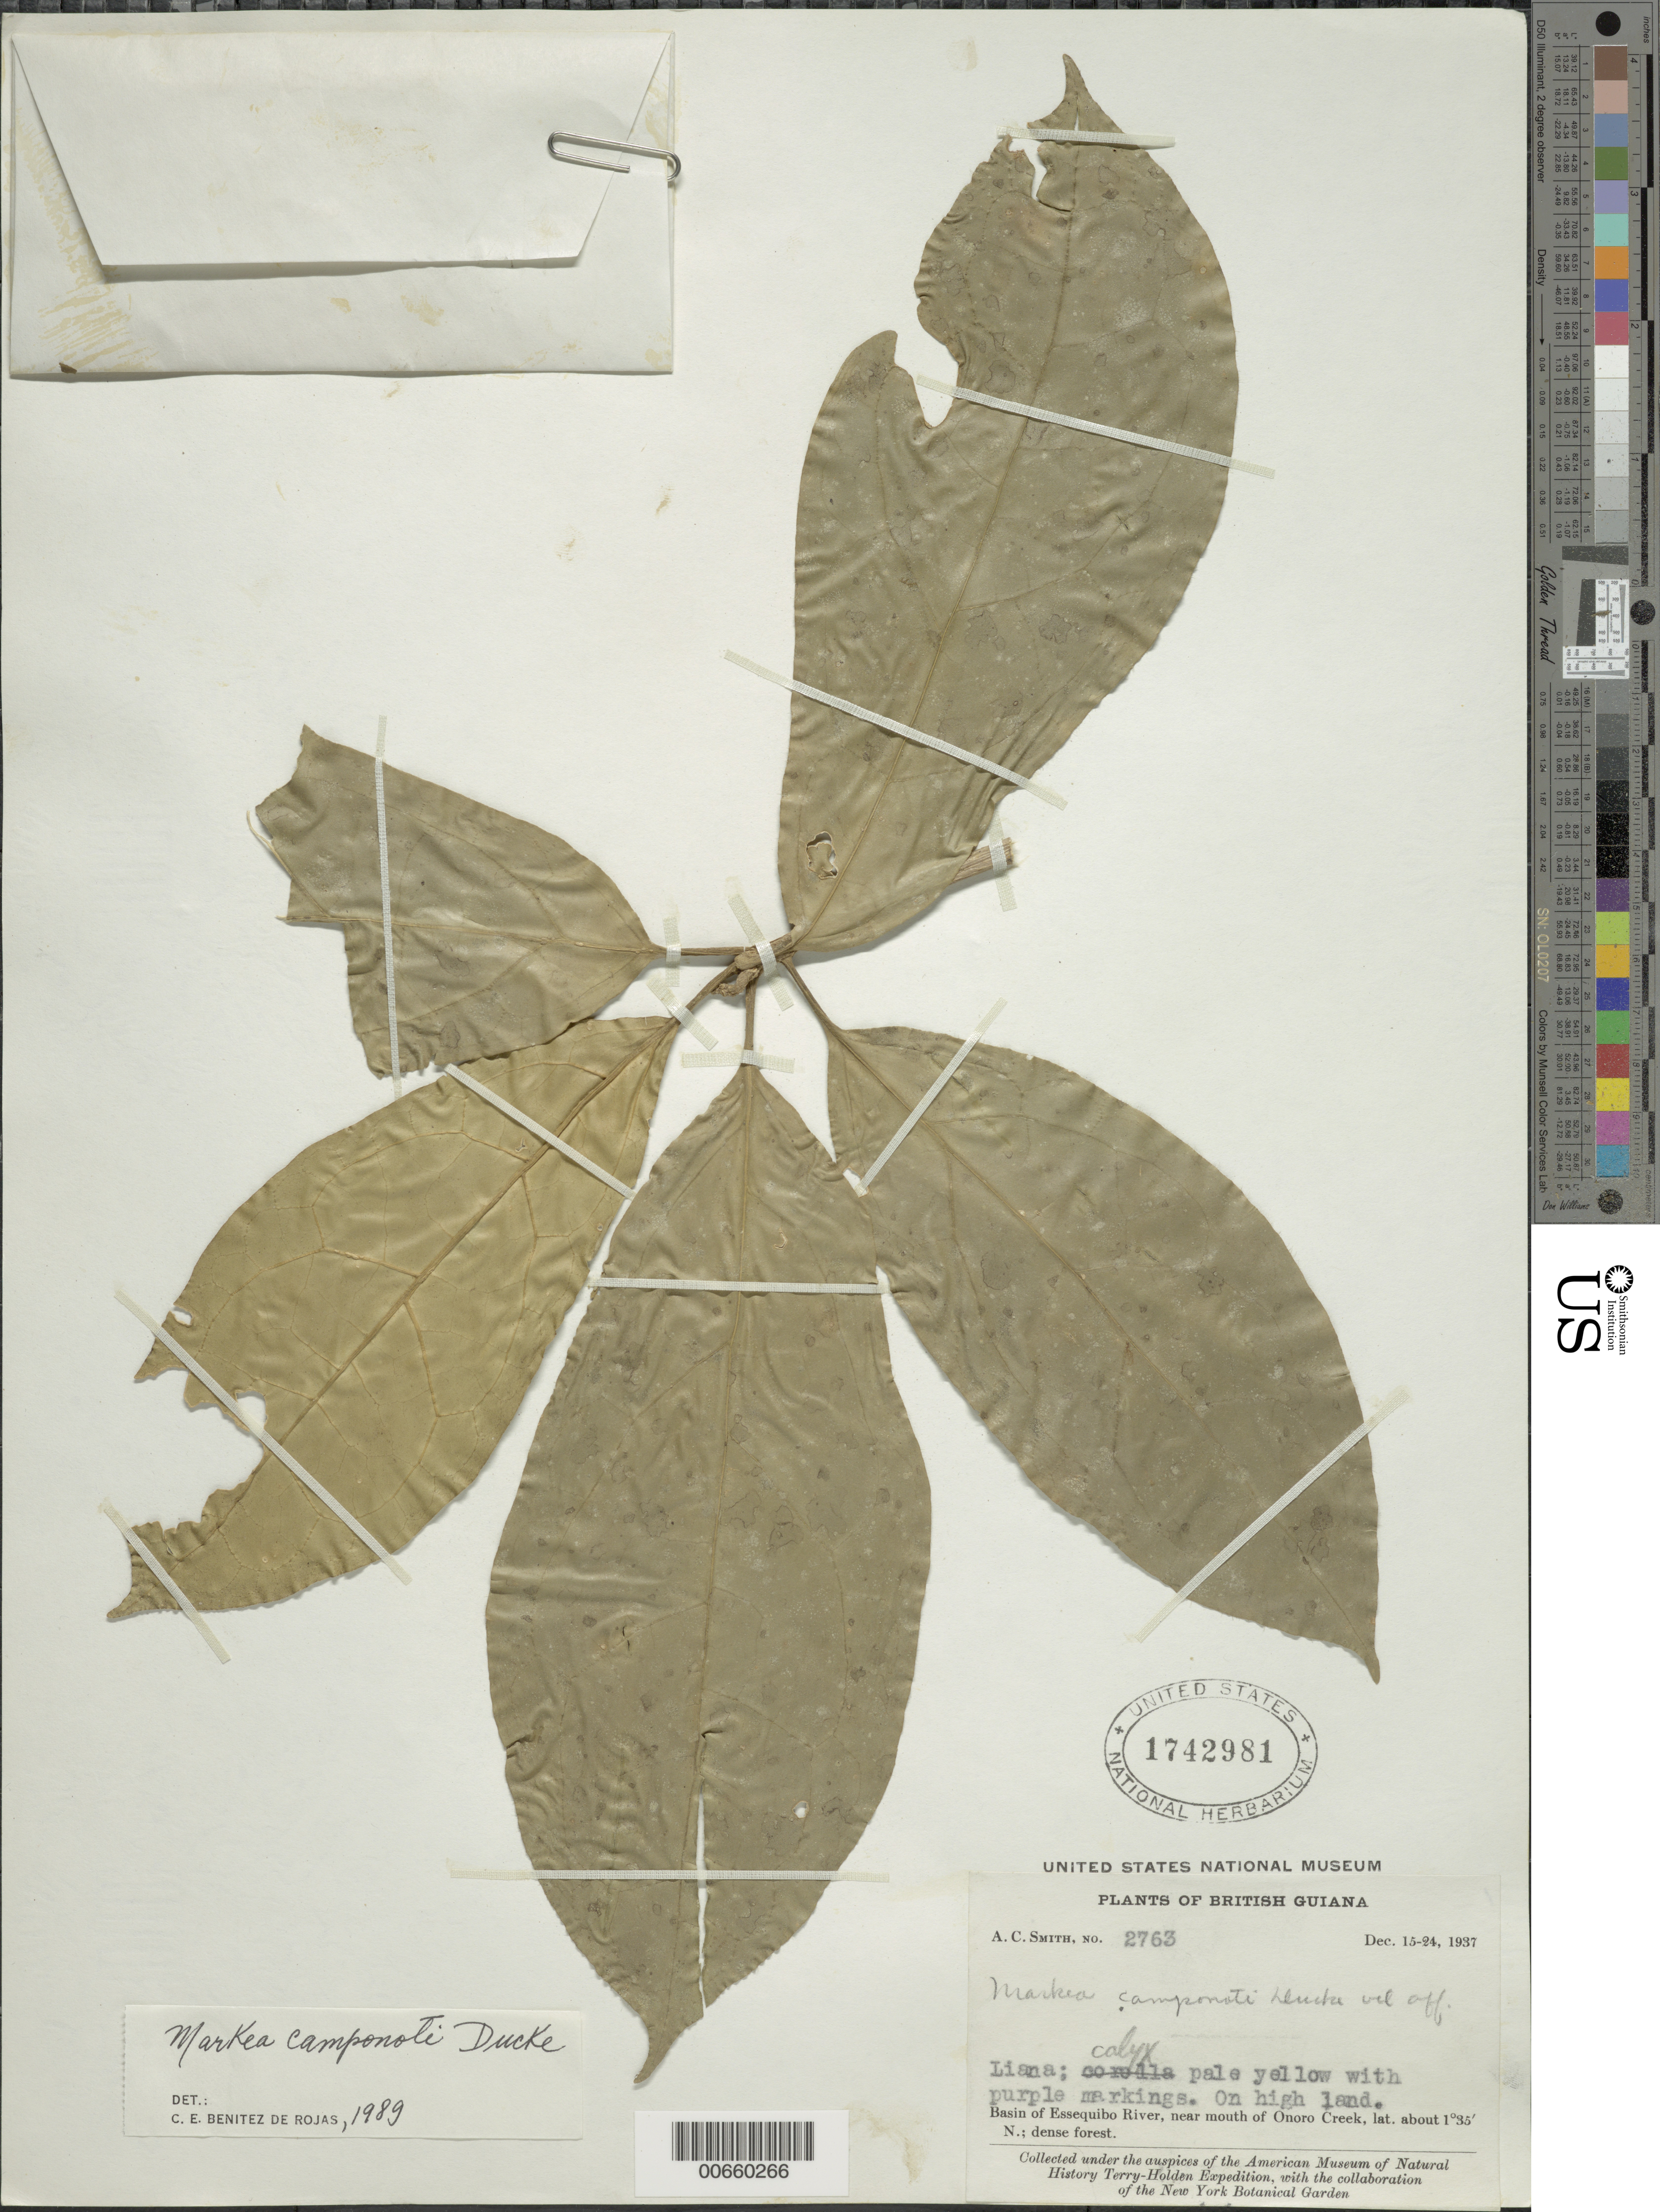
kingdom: Plantae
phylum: Tracheophyta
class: Magnoliopsida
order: Solanales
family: Solanaceae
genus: Markea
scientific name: Markea camponoti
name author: Ducke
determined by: Benítez, C. E.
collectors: A. C. Smith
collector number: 2763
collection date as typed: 15-Dec-37 to 24-Dec-37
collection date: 1937-12-15/1937-12-24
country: Guyana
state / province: U. Takutu-U. Essequibo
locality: Onoro Creek (near mouth), Essequibo River basin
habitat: High land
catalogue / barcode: US 1742981